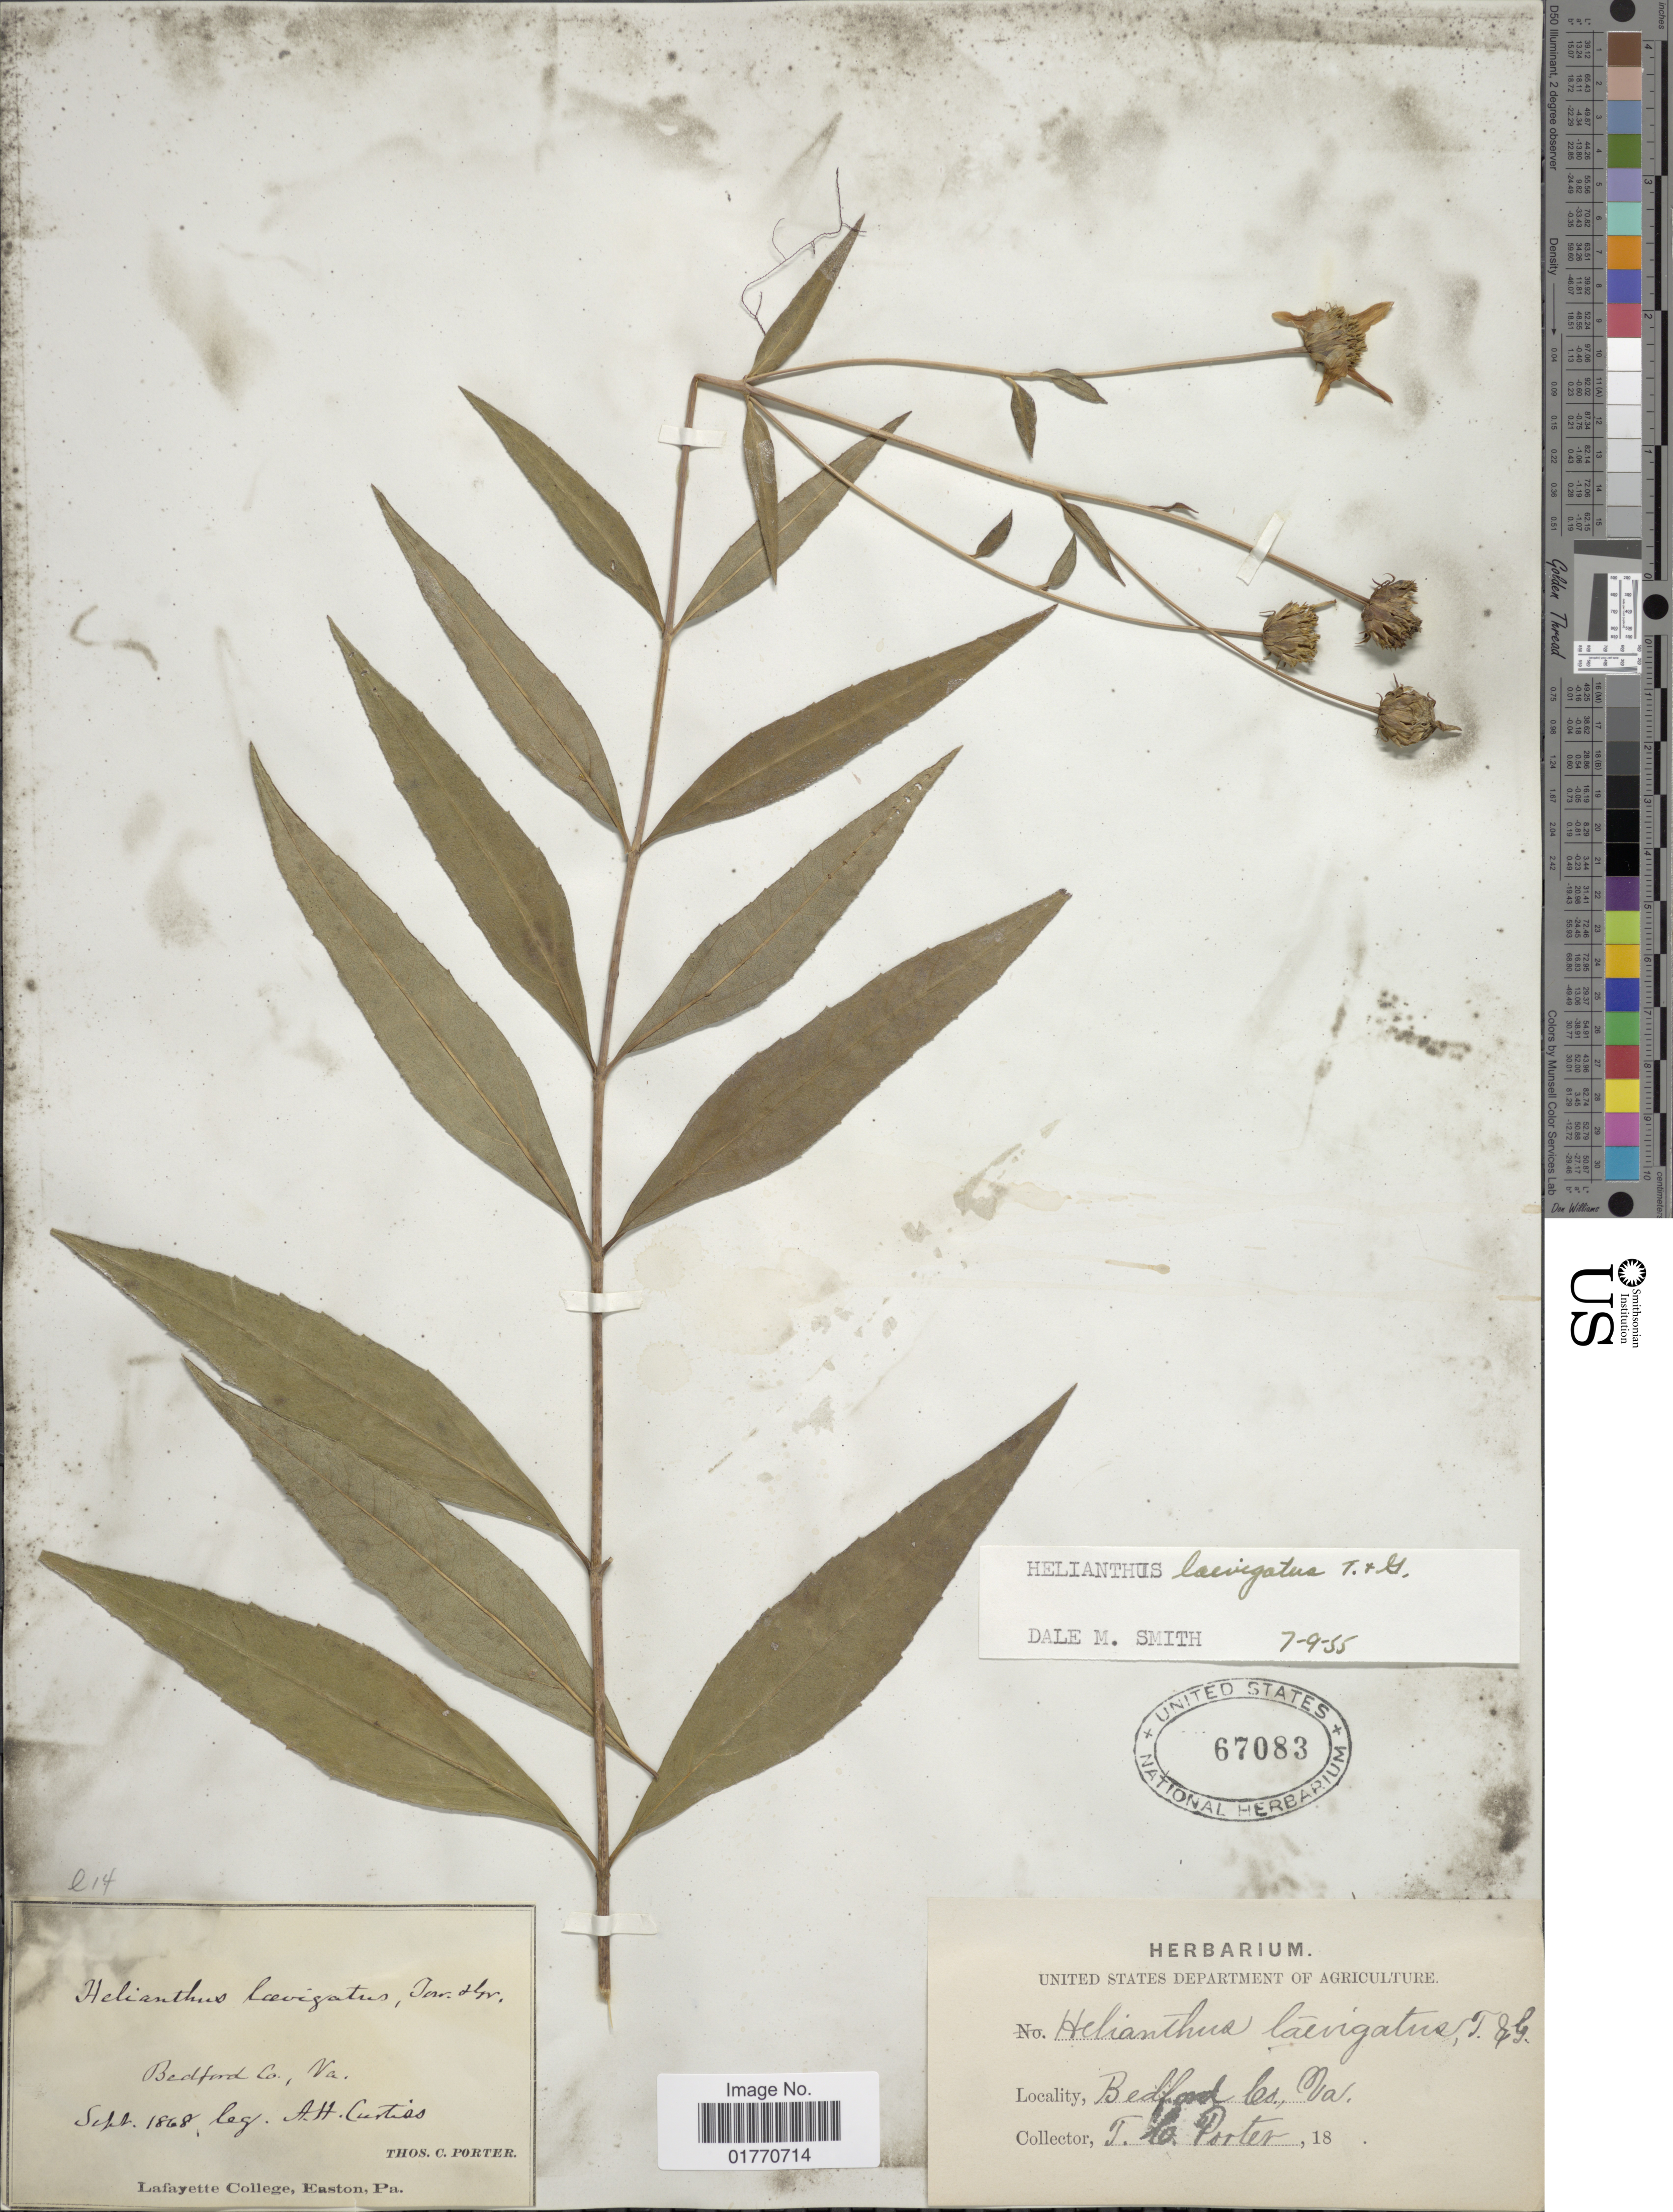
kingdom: Plantae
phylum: Tracheophyta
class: Magnoliopsida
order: Asterales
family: Asteraceae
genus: Helianthus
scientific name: Helianthus laevigatus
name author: Torr. & A. Gray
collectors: A. H. Curtiss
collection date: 1868-09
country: United States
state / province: Virginia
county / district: Bedford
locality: Bedford Co.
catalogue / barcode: US 67083